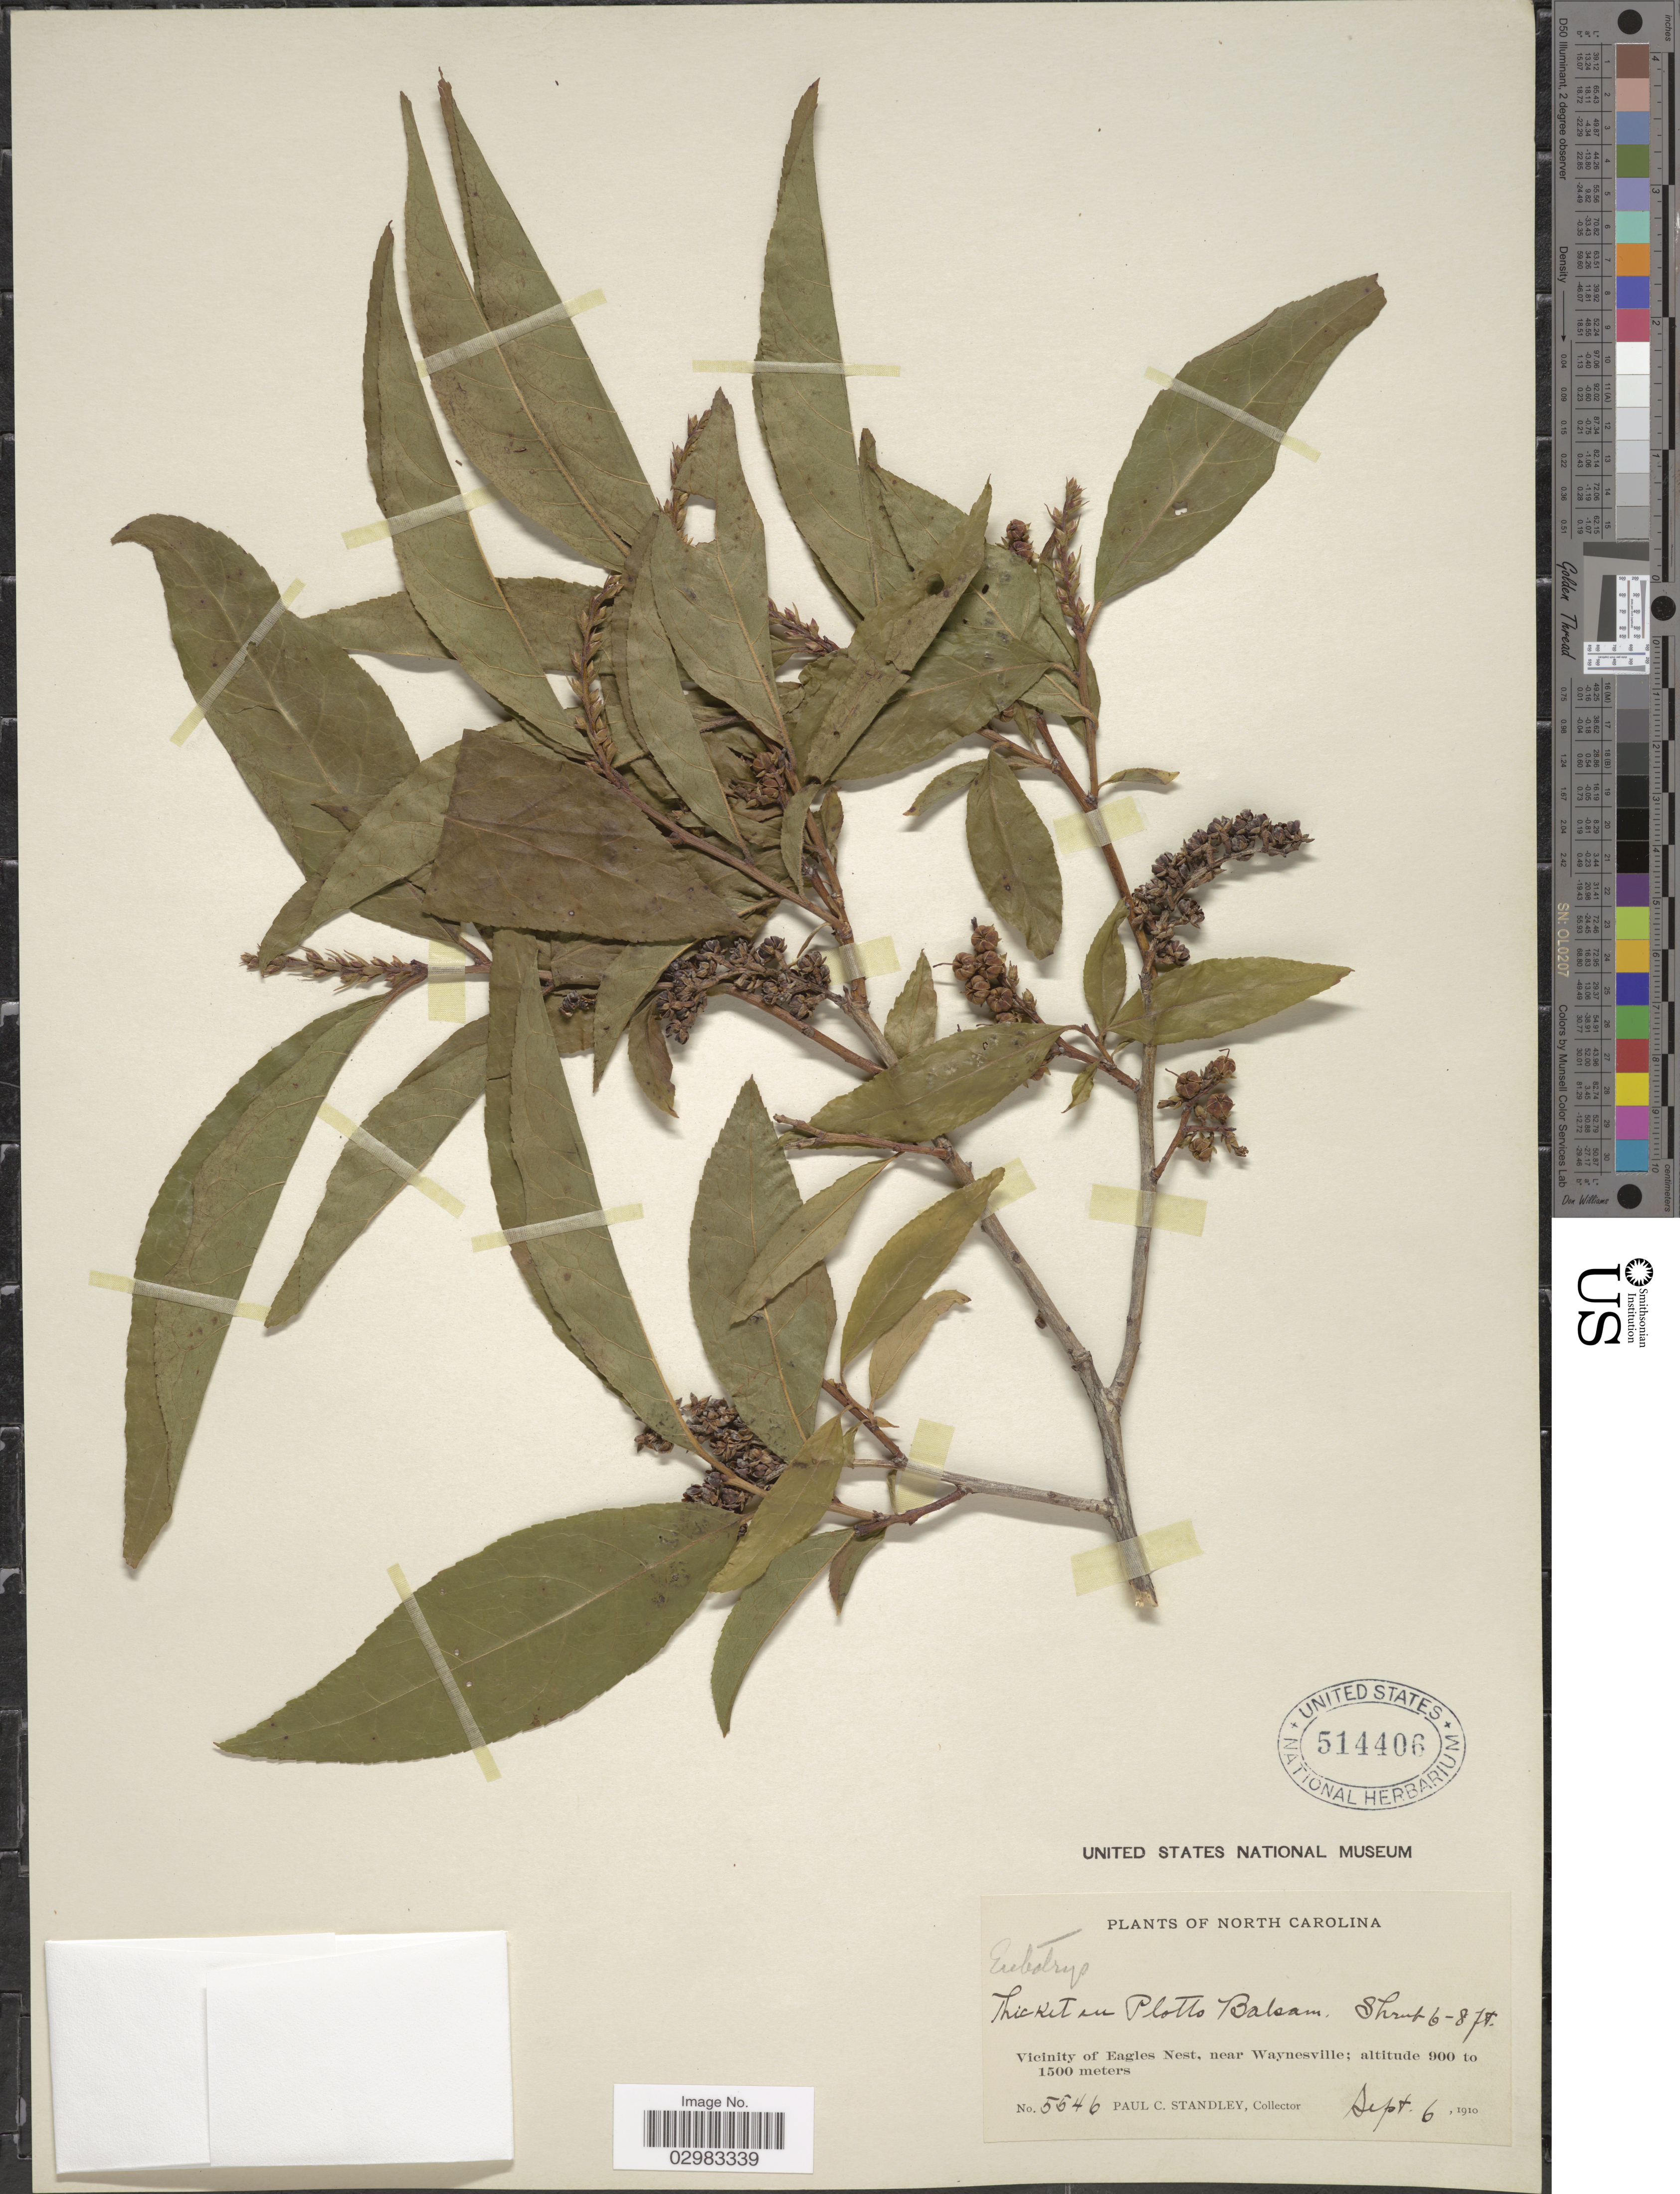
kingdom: Plantae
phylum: Tracheophyta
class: Magnoliopsida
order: Ericales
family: Ericaceae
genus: Leucothoe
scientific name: Leucothoë racemosa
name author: (L.) A. Gray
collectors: P. C. Standley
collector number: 5546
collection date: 1910-09-06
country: United States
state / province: North Carolina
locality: Thicket in Plotts Balsam. Vicinity of Eagles Nest, near Waynesville.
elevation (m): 900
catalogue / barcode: US 514406